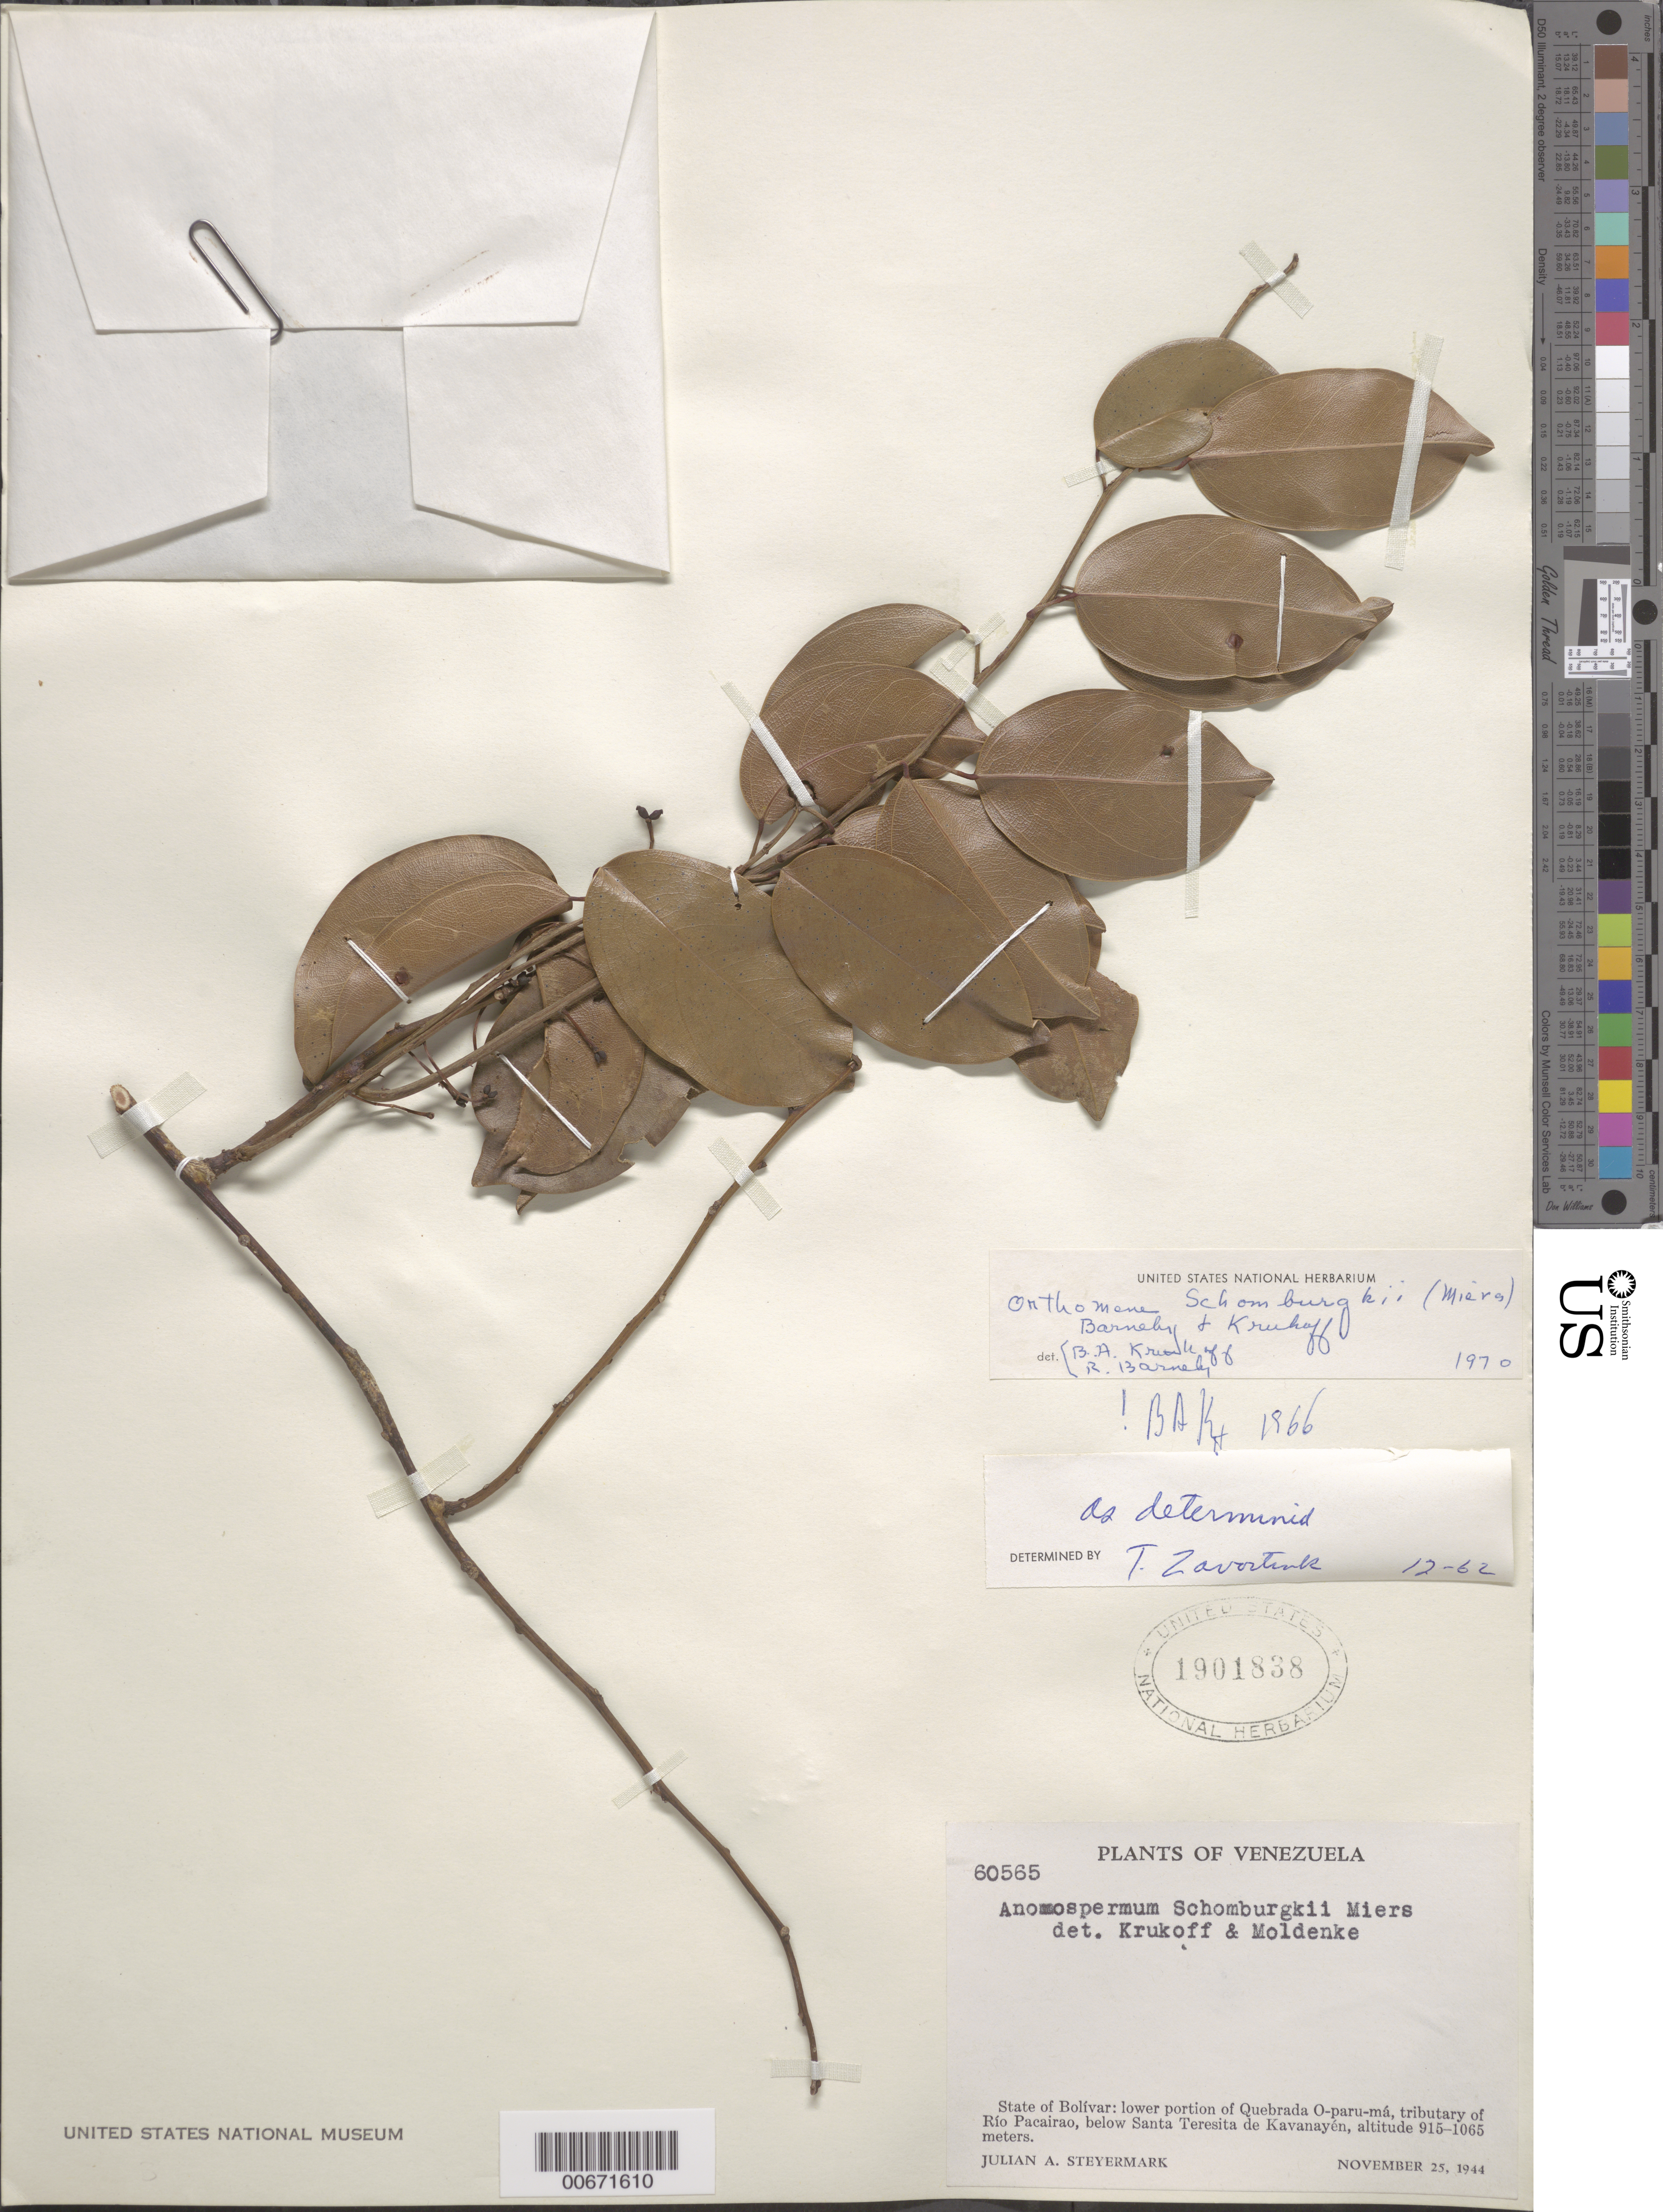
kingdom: Plantae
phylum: Tracheophyta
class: Magnoliopsida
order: Ranunculales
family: Menispermaceae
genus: Anomospermum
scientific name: Anomospermum schomburgkii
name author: Miers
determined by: Strong, Mark T., (BOT), Smithsonian Institution - National Museum of Natural History (UNITED STATES)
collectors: J. Steyermark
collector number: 60565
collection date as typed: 25-Nov-44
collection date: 1944-11-25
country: Venezuela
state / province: Bolívar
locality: Quebrada O-paru-má, trib. of Río Pacairao, below Santa Teresita de Kavanayén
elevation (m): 915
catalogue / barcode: US 1901838